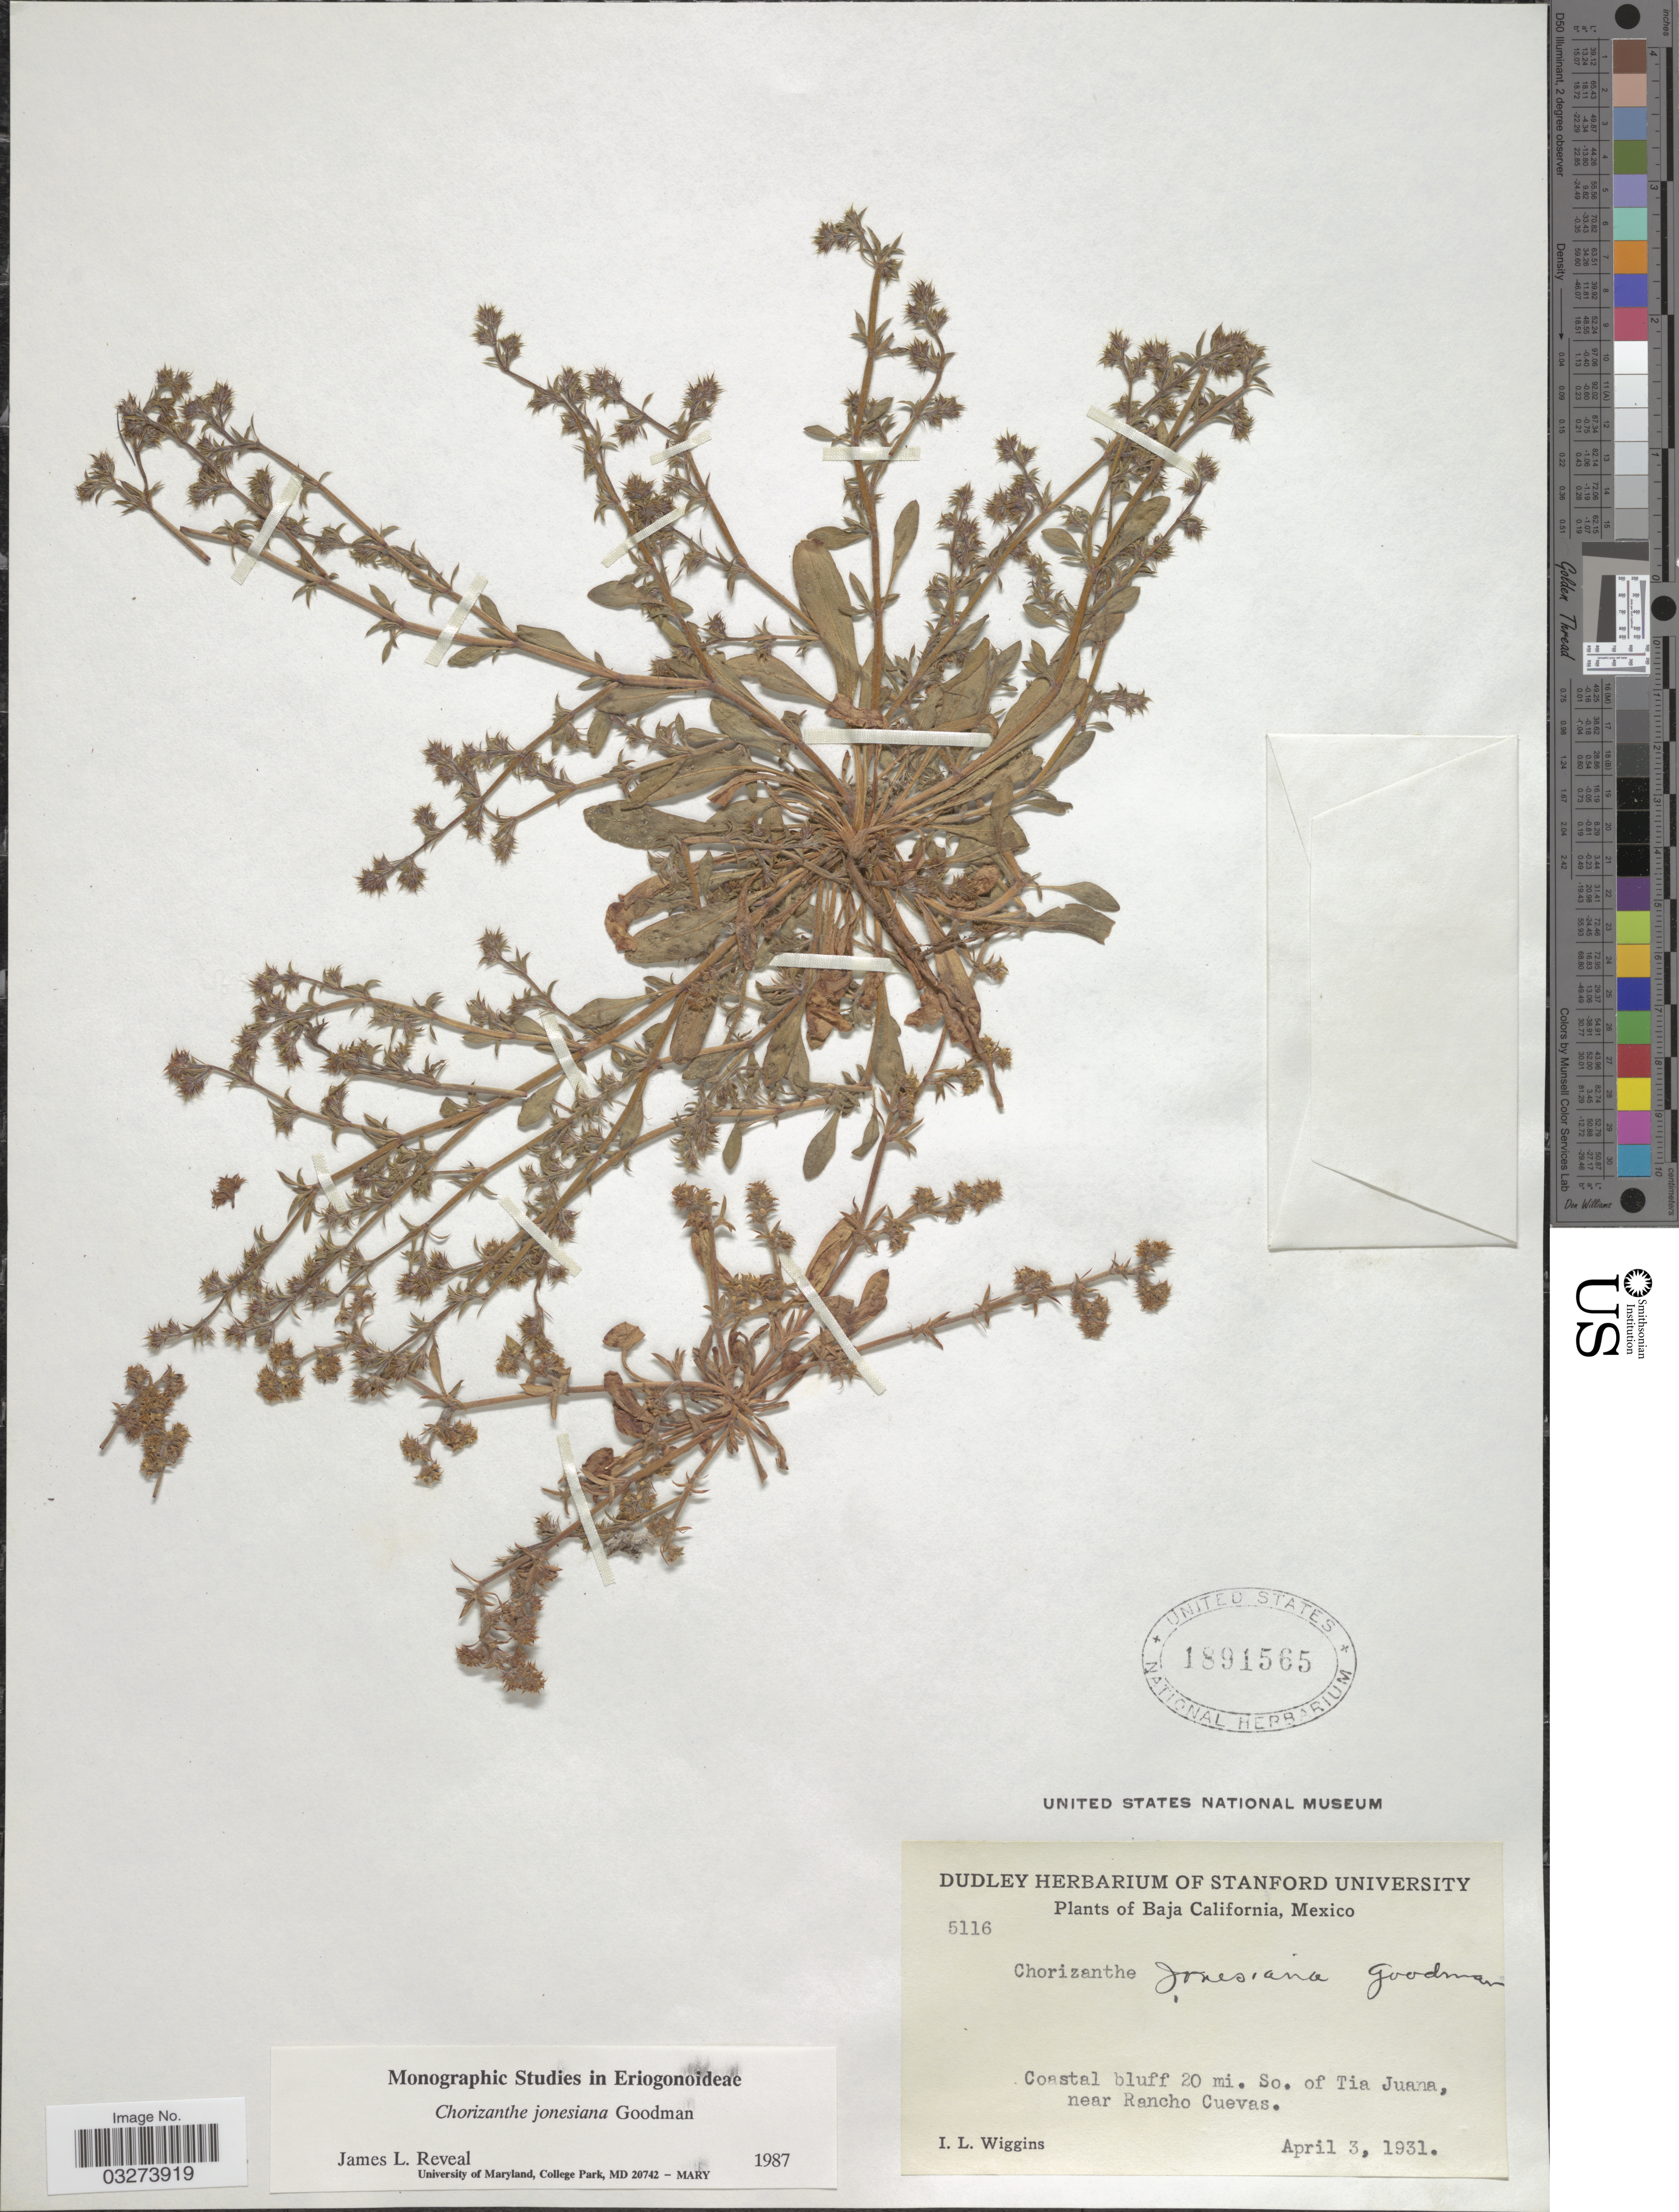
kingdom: Plantae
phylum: Tracheophyta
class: Magnoliopsida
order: Caryophyllales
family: Polygonaceae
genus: Chorizanthe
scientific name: Chorizanthe jonesiana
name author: Goodman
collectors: I. L. Wiggins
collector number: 5116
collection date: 1931-04-03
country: Mexico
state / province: Baja California Norte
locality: Coastal bluff 20 mi. So. of Tia Juana, near Rancho Cuevas.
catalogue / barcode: US 1891565